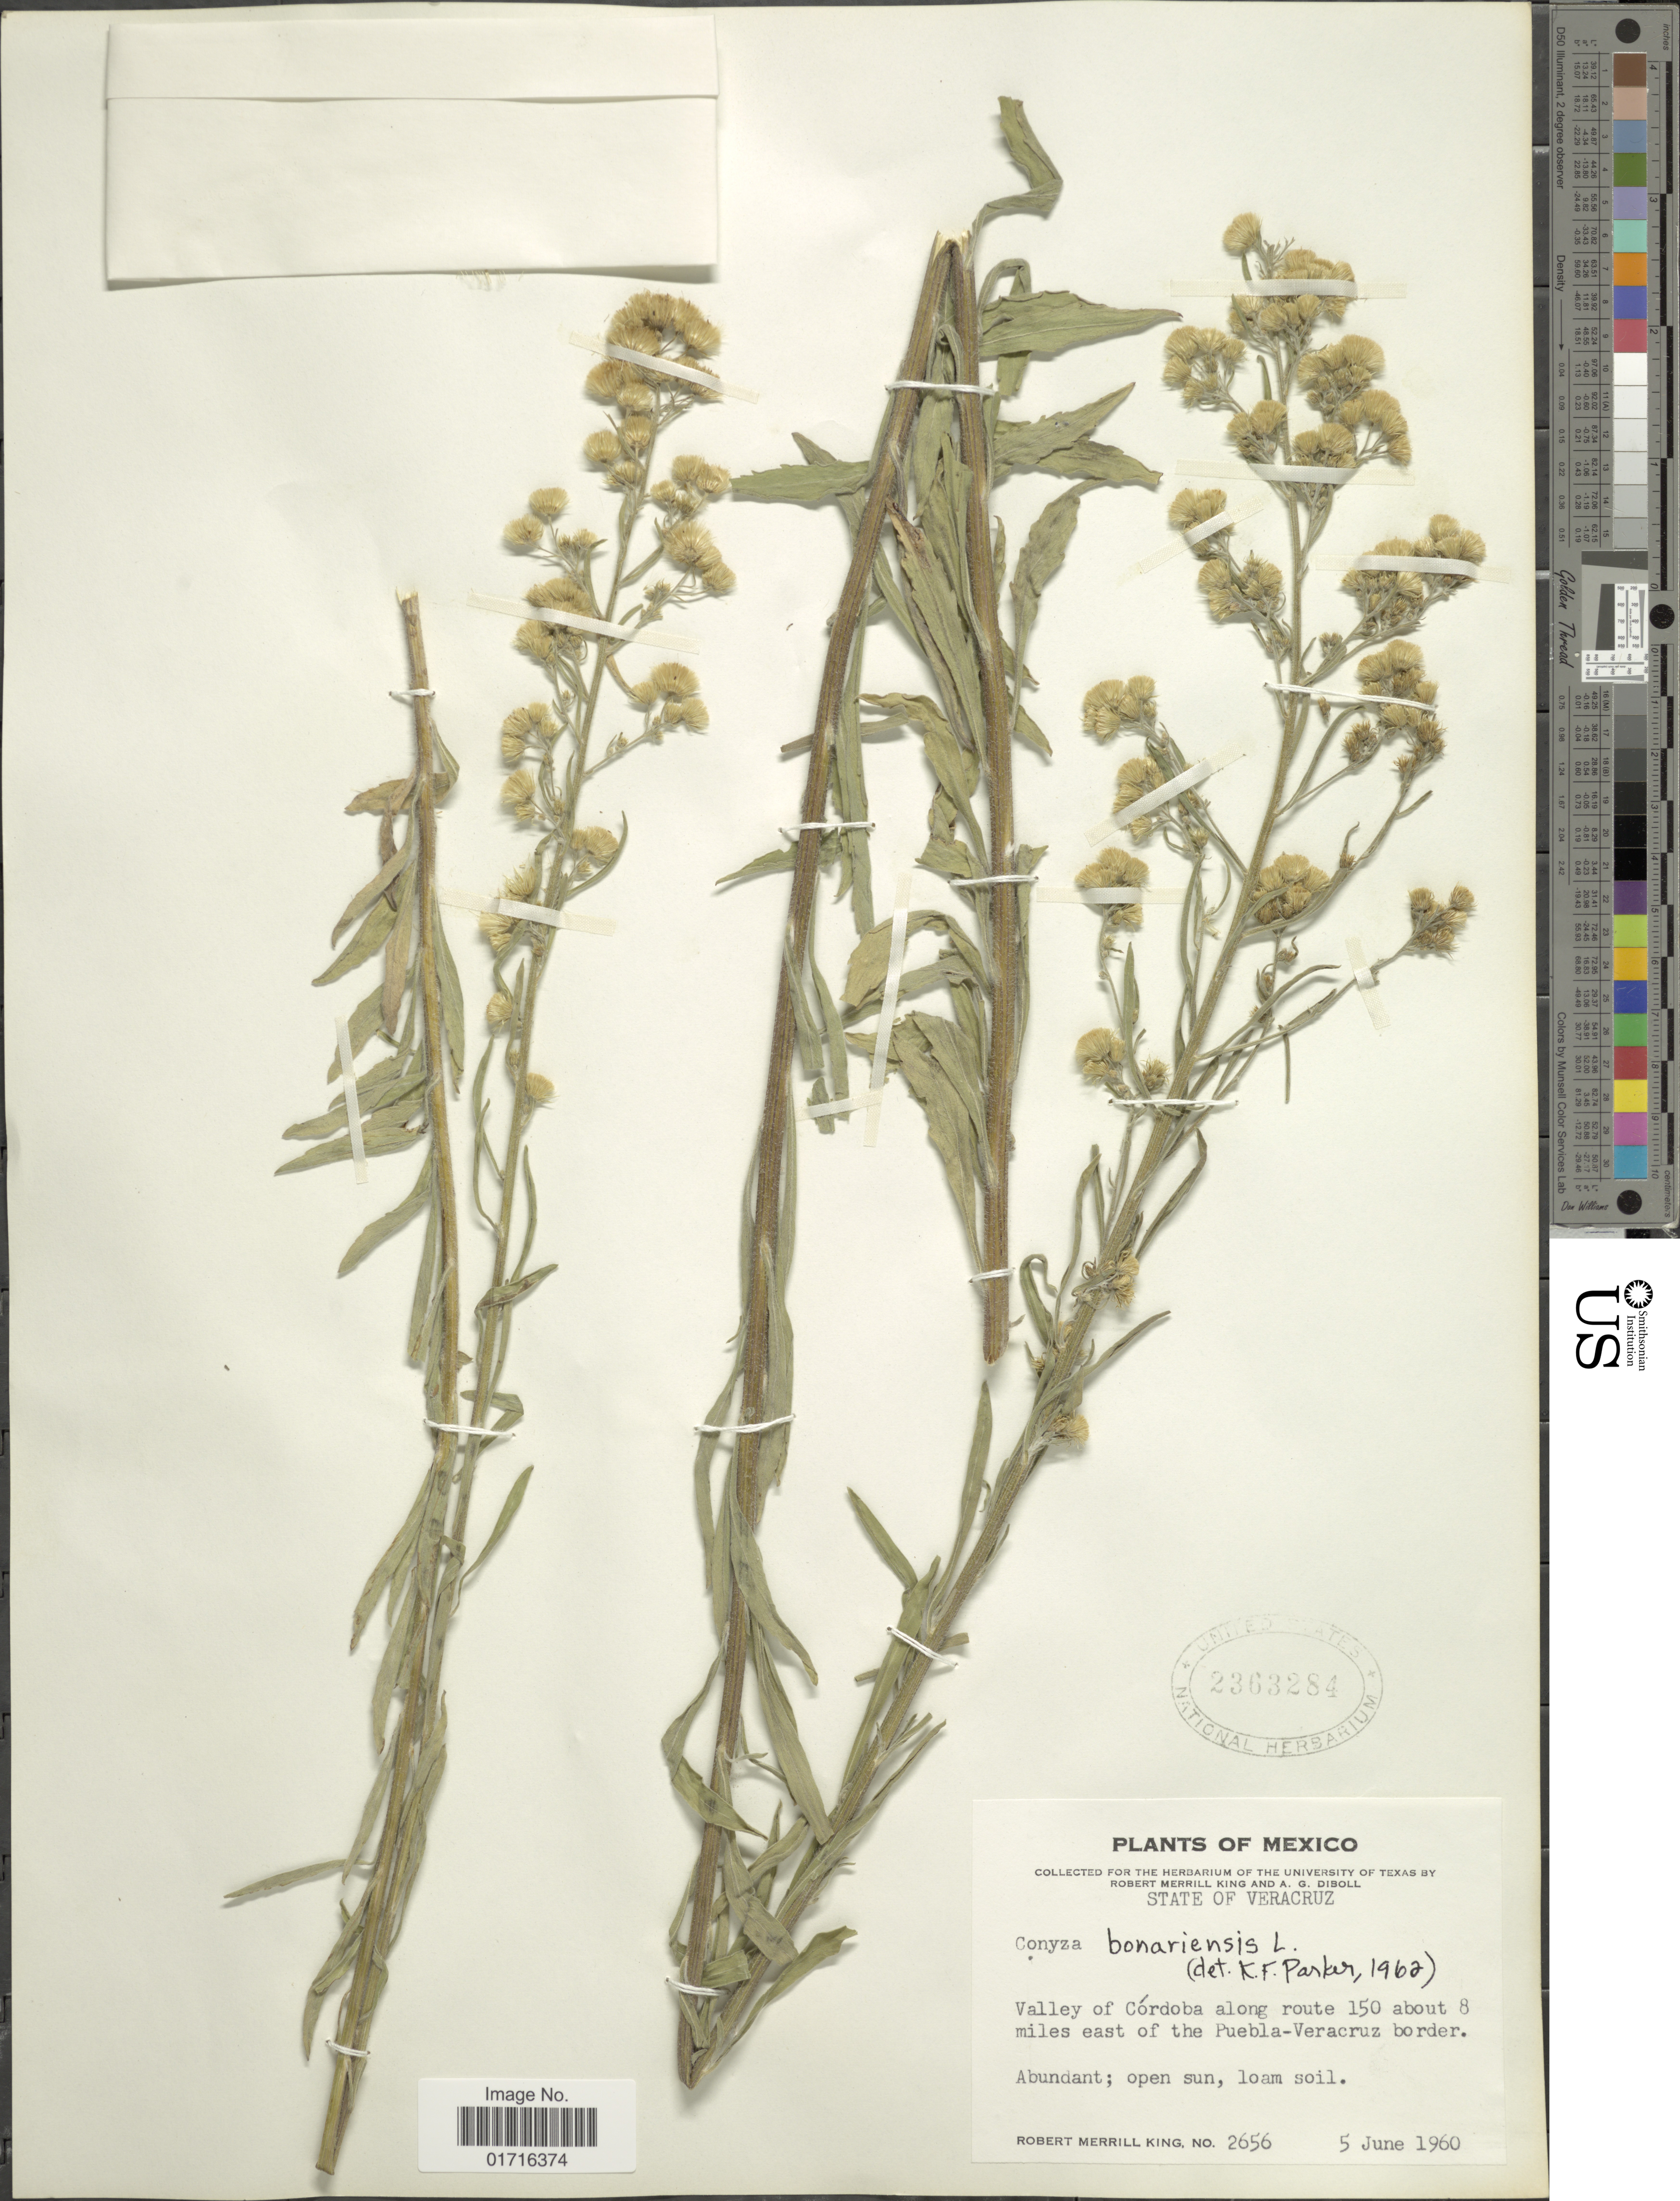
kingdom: Plantae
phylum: Tracheophyta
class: Magnoliopsida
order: Asterales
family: Asteraceae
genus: Conyza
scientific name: Conyza bonariensis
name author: (L.) Cronq.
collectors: R. M. King & A. Diboll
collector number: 2656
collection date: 1960-06-05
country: Mexico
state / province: Veracruz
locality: Valley of Cordoba along route 150 about 8 miles east of the Puebla-Veracruz border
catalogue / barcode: US 2363284